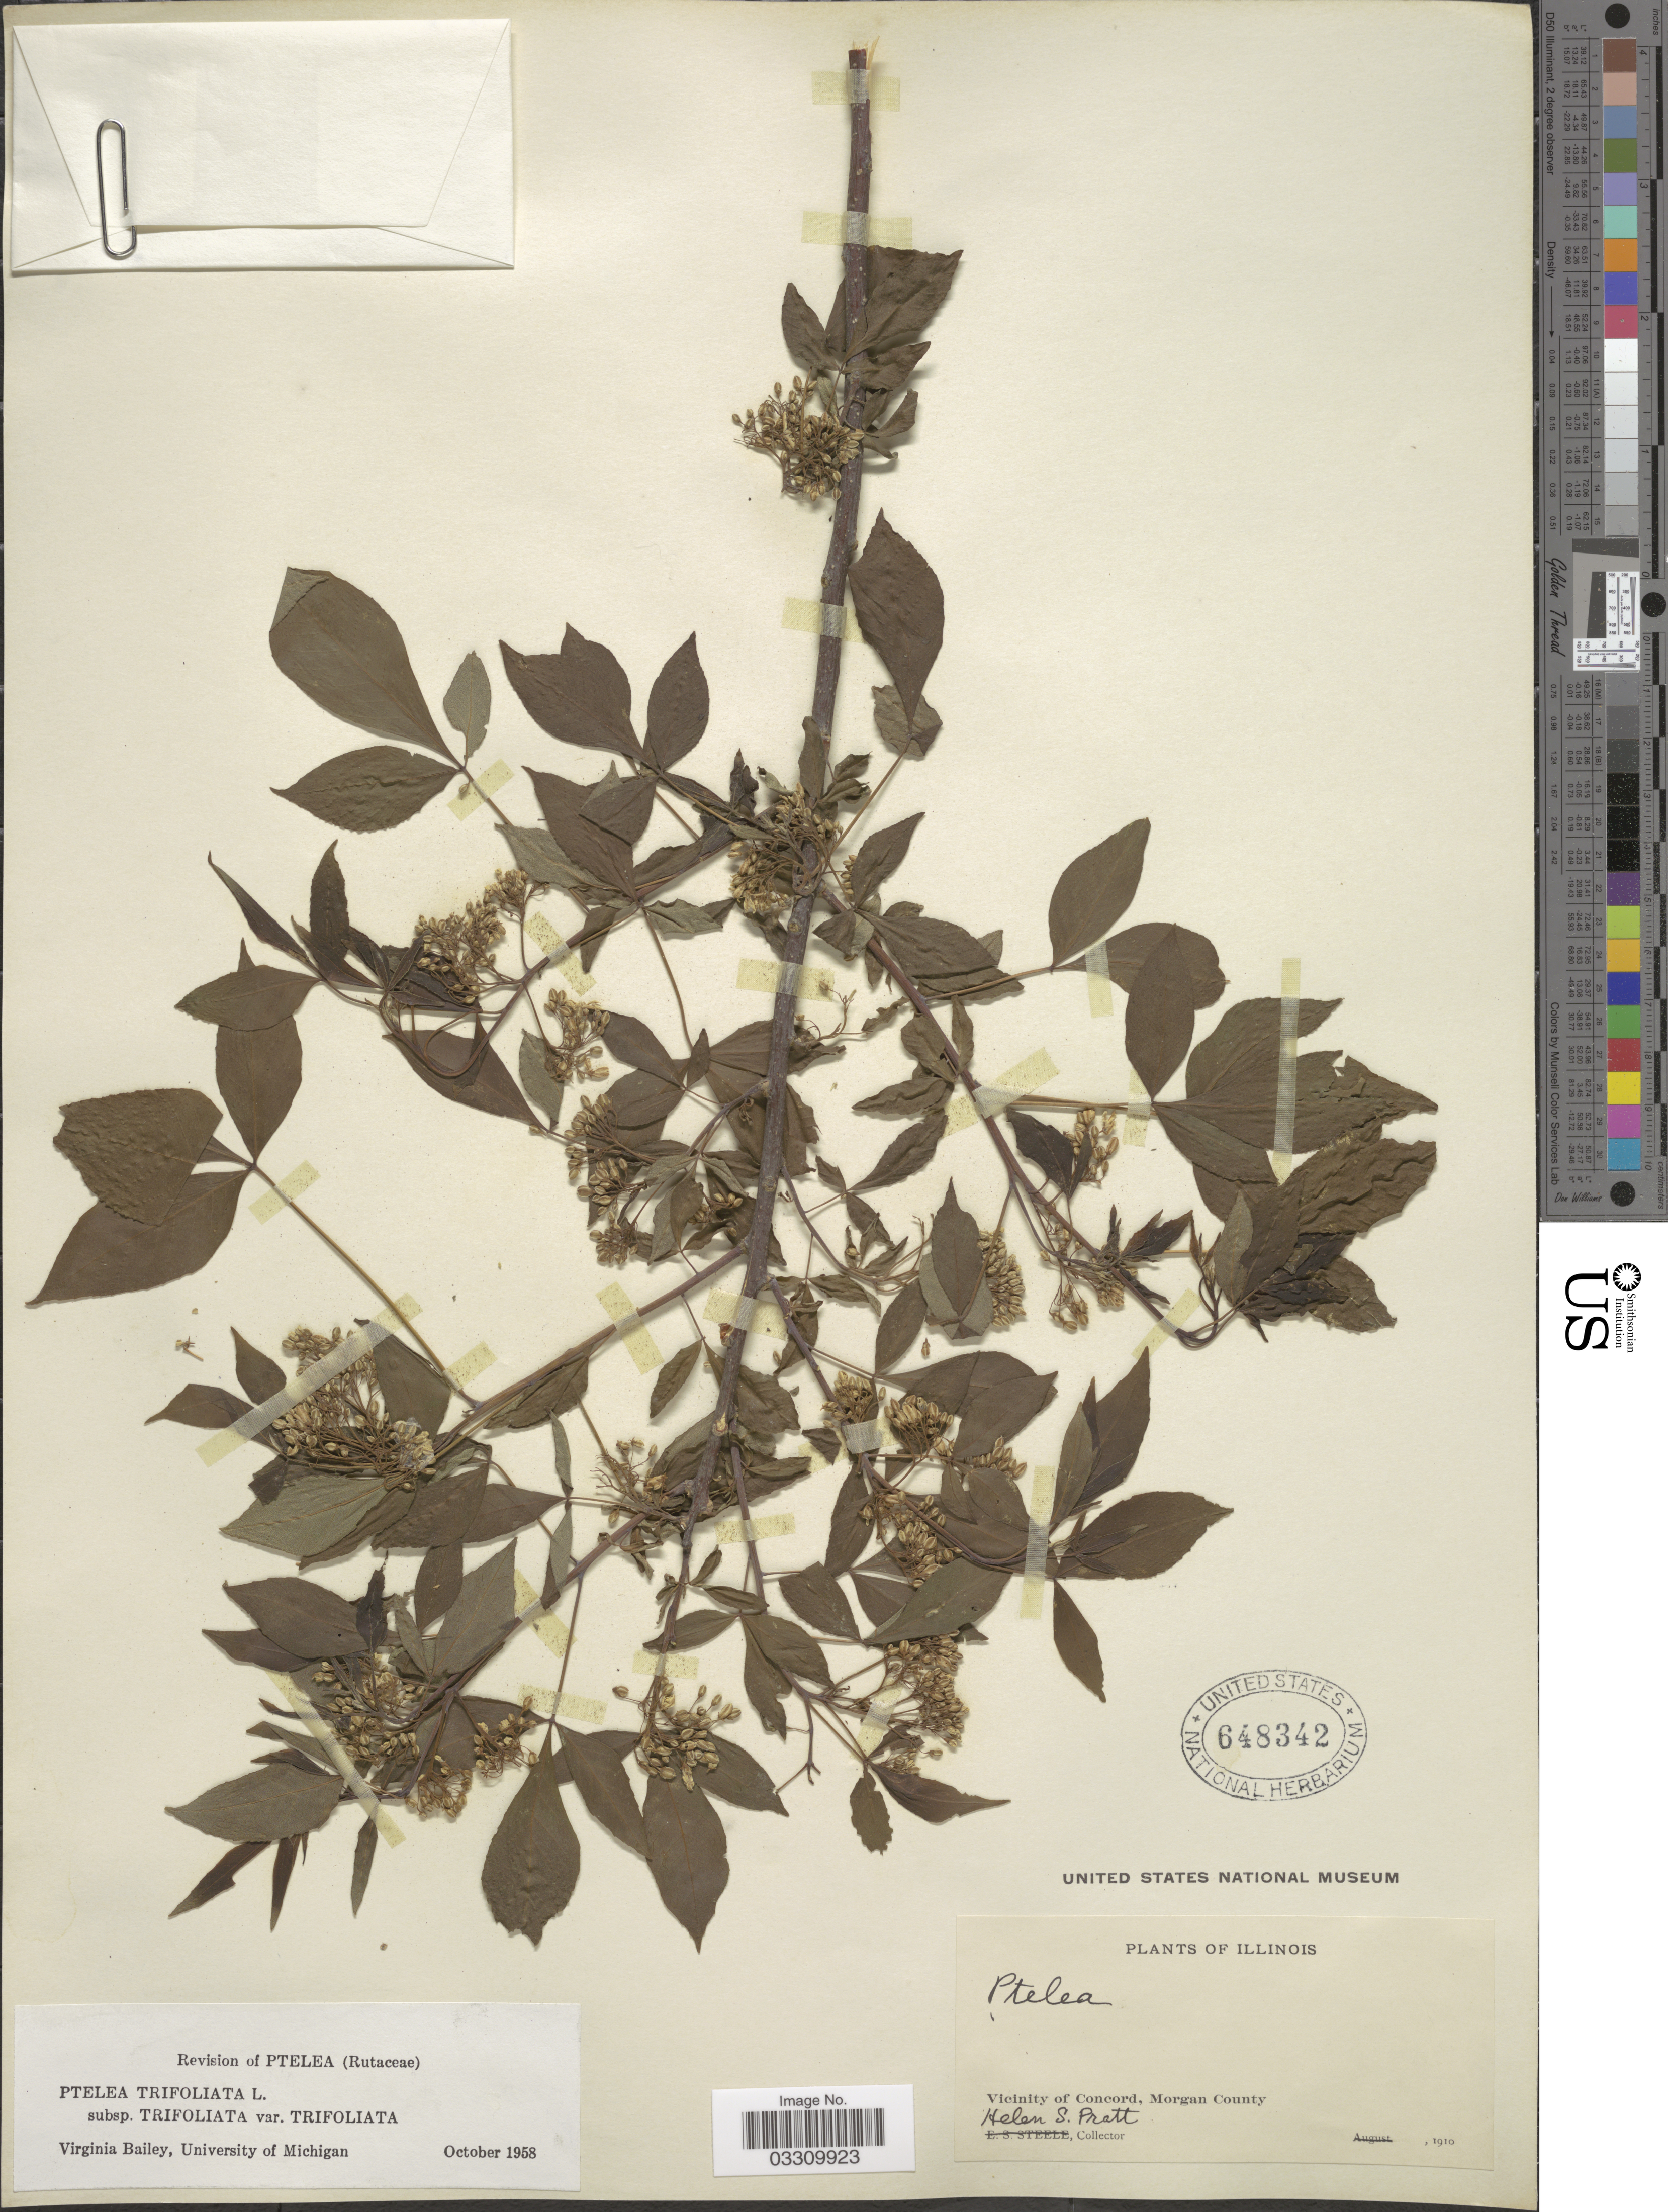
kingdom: Plantae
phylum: Tracheophyta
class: Magnoliopsida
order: Sapindales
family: Rutaceae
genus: Ptelea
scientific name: Ptelea trifoliata subsp. trifoliata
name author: L.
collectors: H. Pratt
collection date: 1910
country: United States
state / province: Illinois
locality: Vicinity of Concord, Morgan County.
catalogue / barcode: US 648342